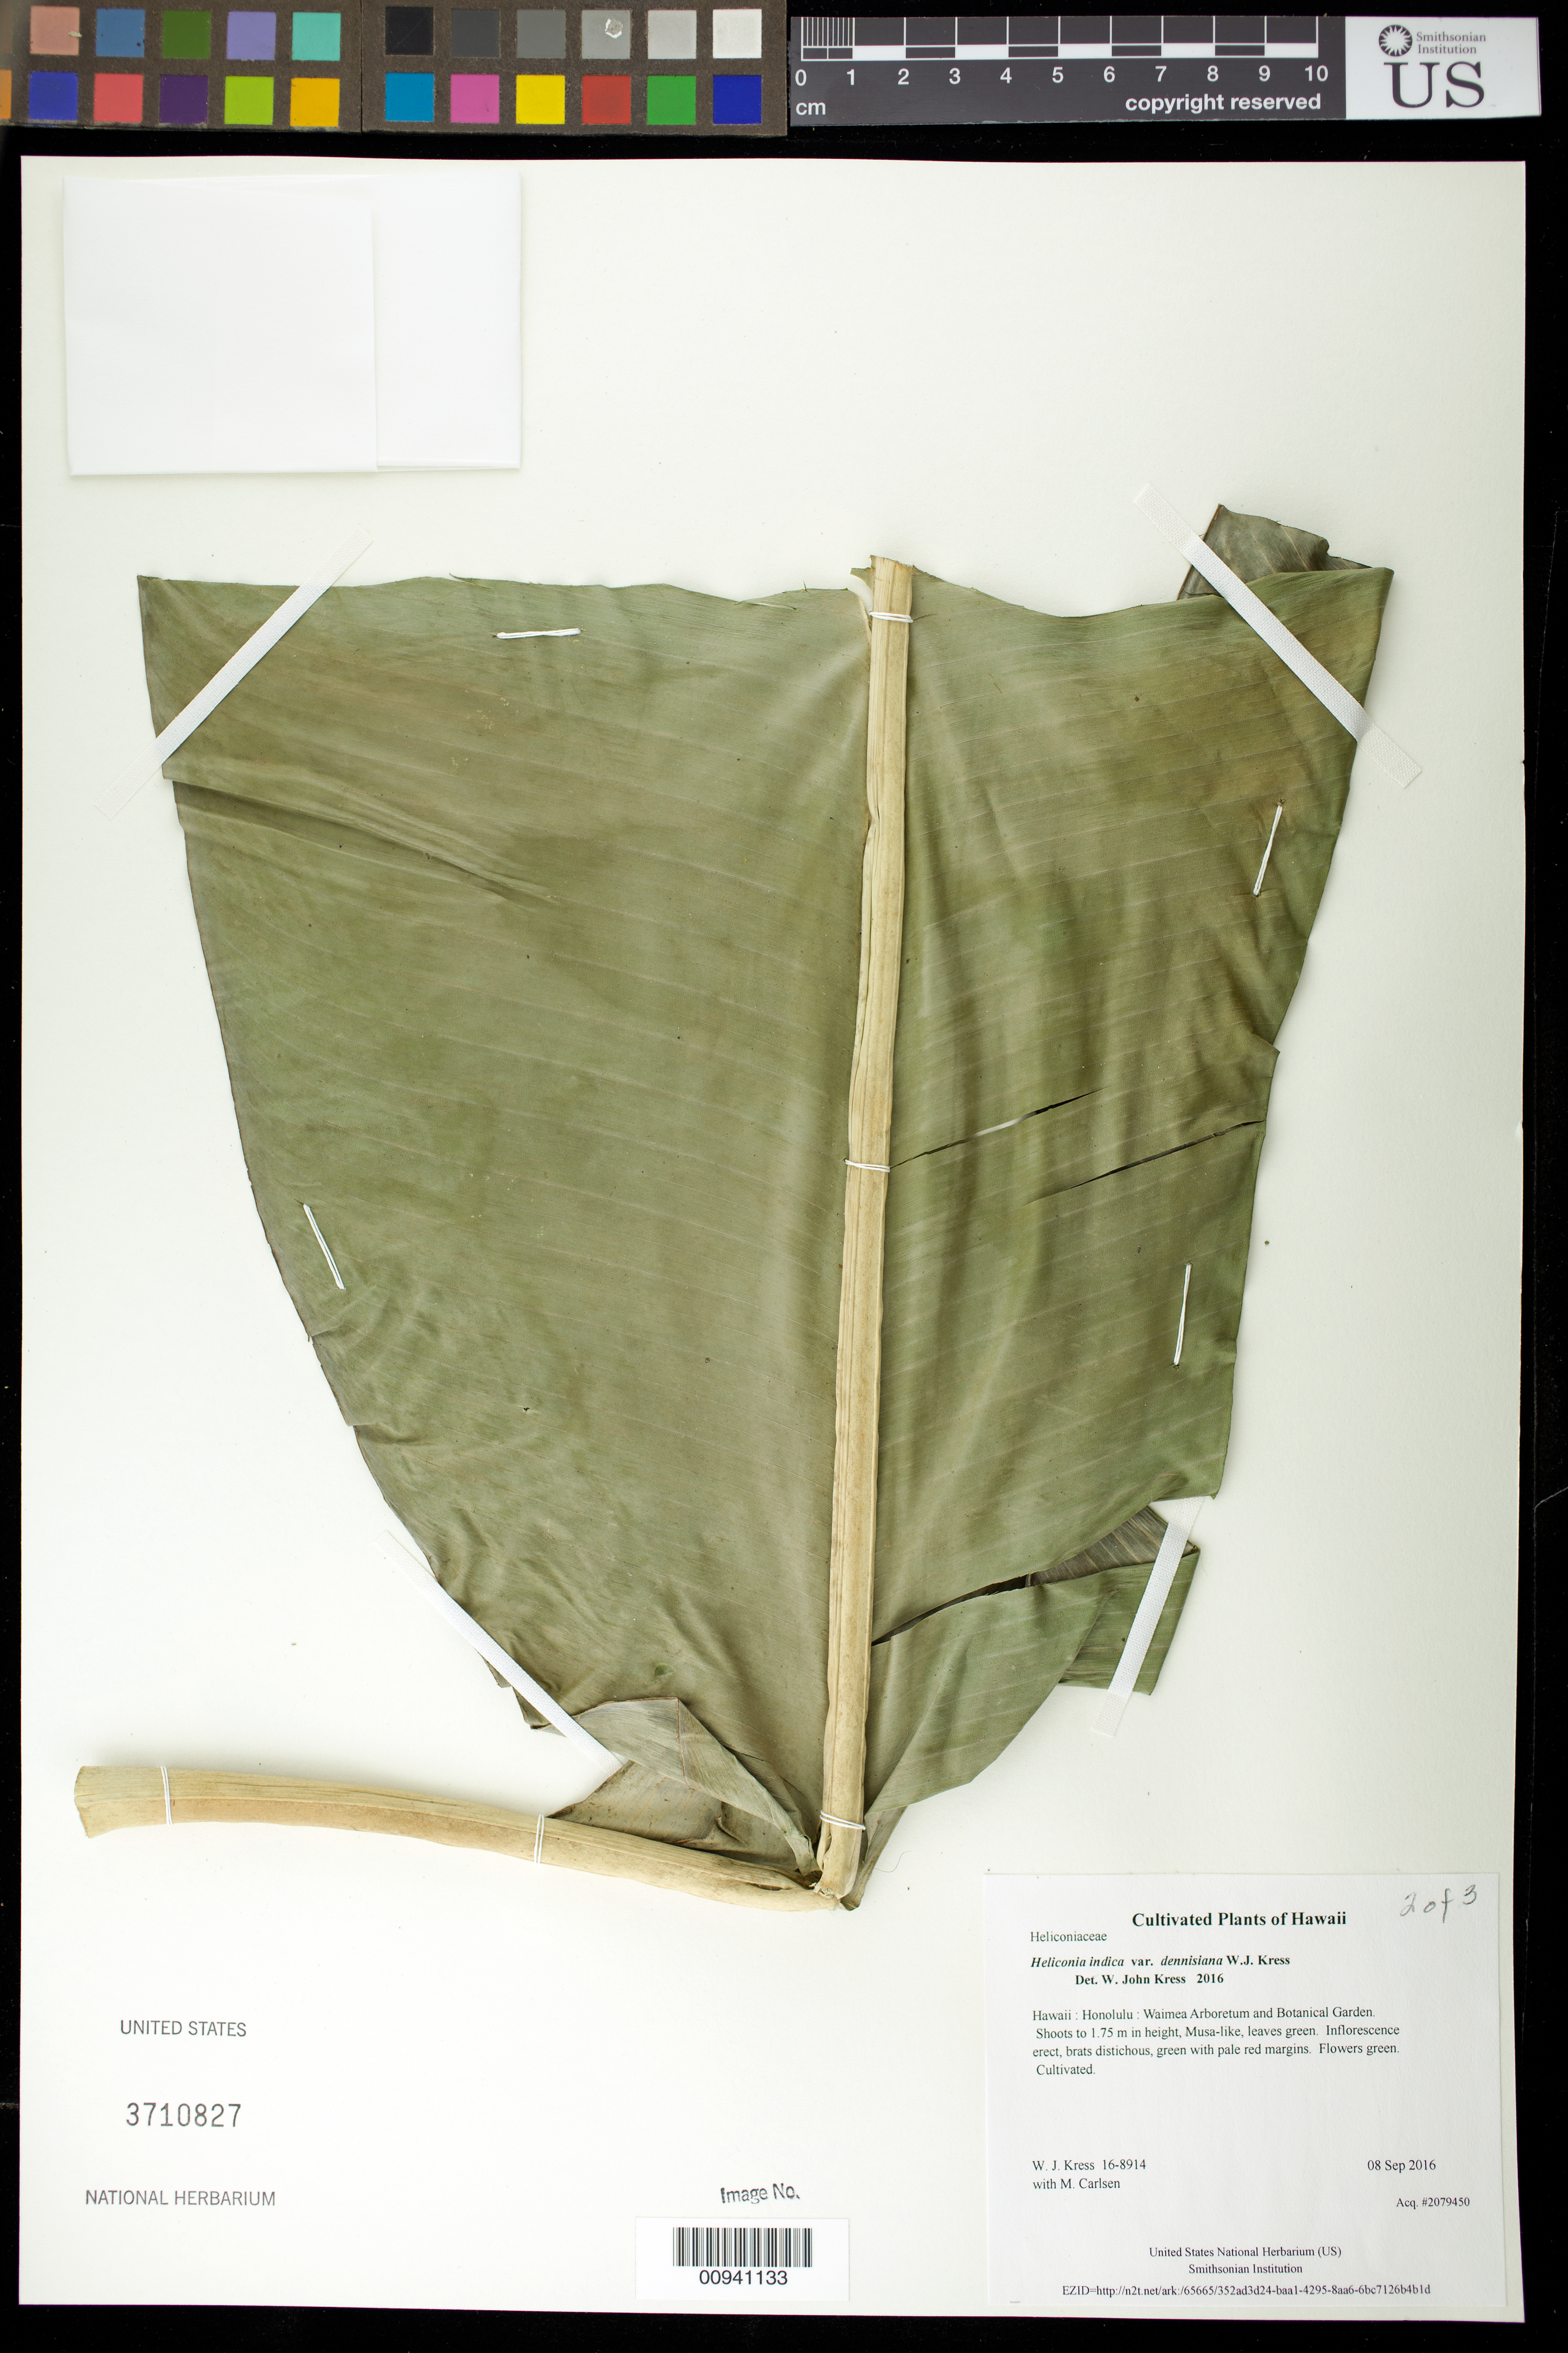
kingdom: Plantae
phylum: Tracheophyta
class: Liliopsida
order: Zingiberales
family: Heliconiaceae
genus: Heliconia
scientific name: Heliconia indica var. dennisiana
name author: W.J. Kress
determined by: Kress, W. J., (US), Smithsonian Institution - National Museum of Natural History (UNITED STATES)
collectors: W. J. Kress & M. M. Carlsen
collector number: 16-8914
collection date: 2016-09-08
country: United States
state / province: Hawaii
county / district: Honolulu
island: Oahu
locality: Waimea Arboretum and Botanical Garden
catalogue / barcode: US 3710827